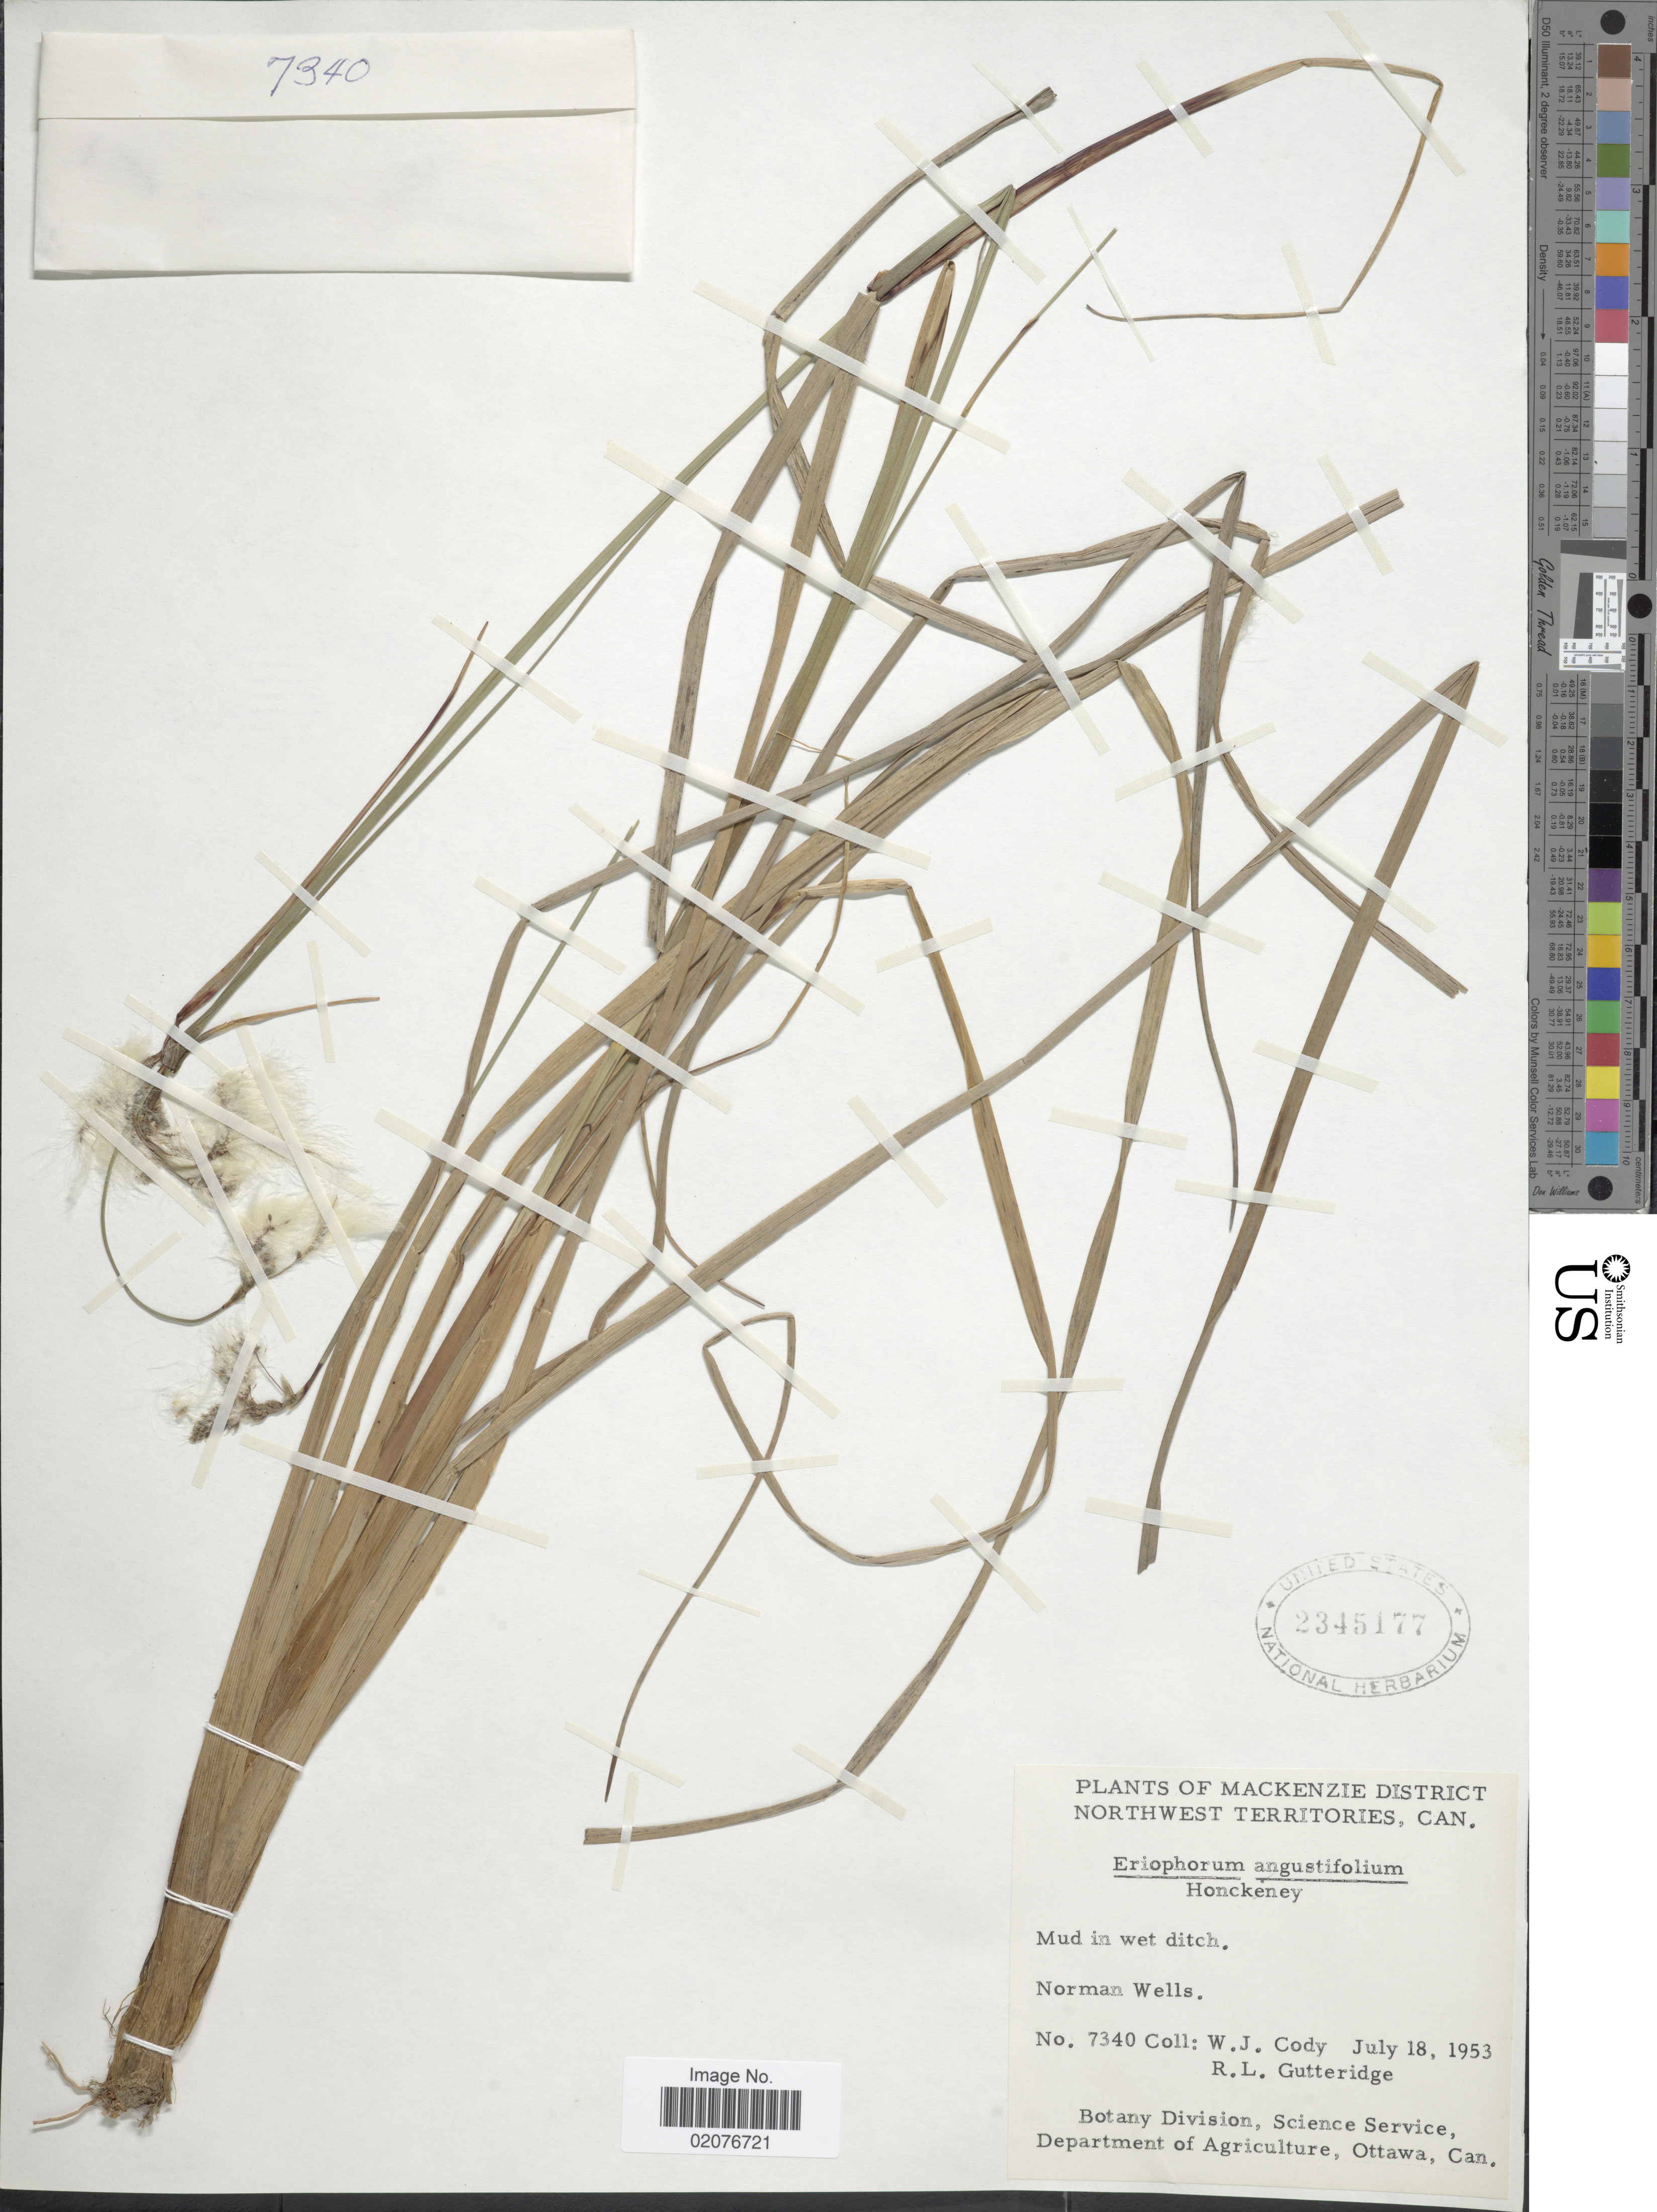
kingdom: Plantae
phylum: Tracheophyta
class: Liliopsida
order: Poales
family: Cyperaceae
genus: Eriophorum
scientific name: Eriophorum angustifolium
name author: Honck.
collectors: W. Cody & R. Gutteridge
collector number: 7340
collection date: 1953-07-18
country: Canada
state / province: Northwest Territories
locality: Mackenzie District, Norman Wells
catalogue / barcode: US 2345177